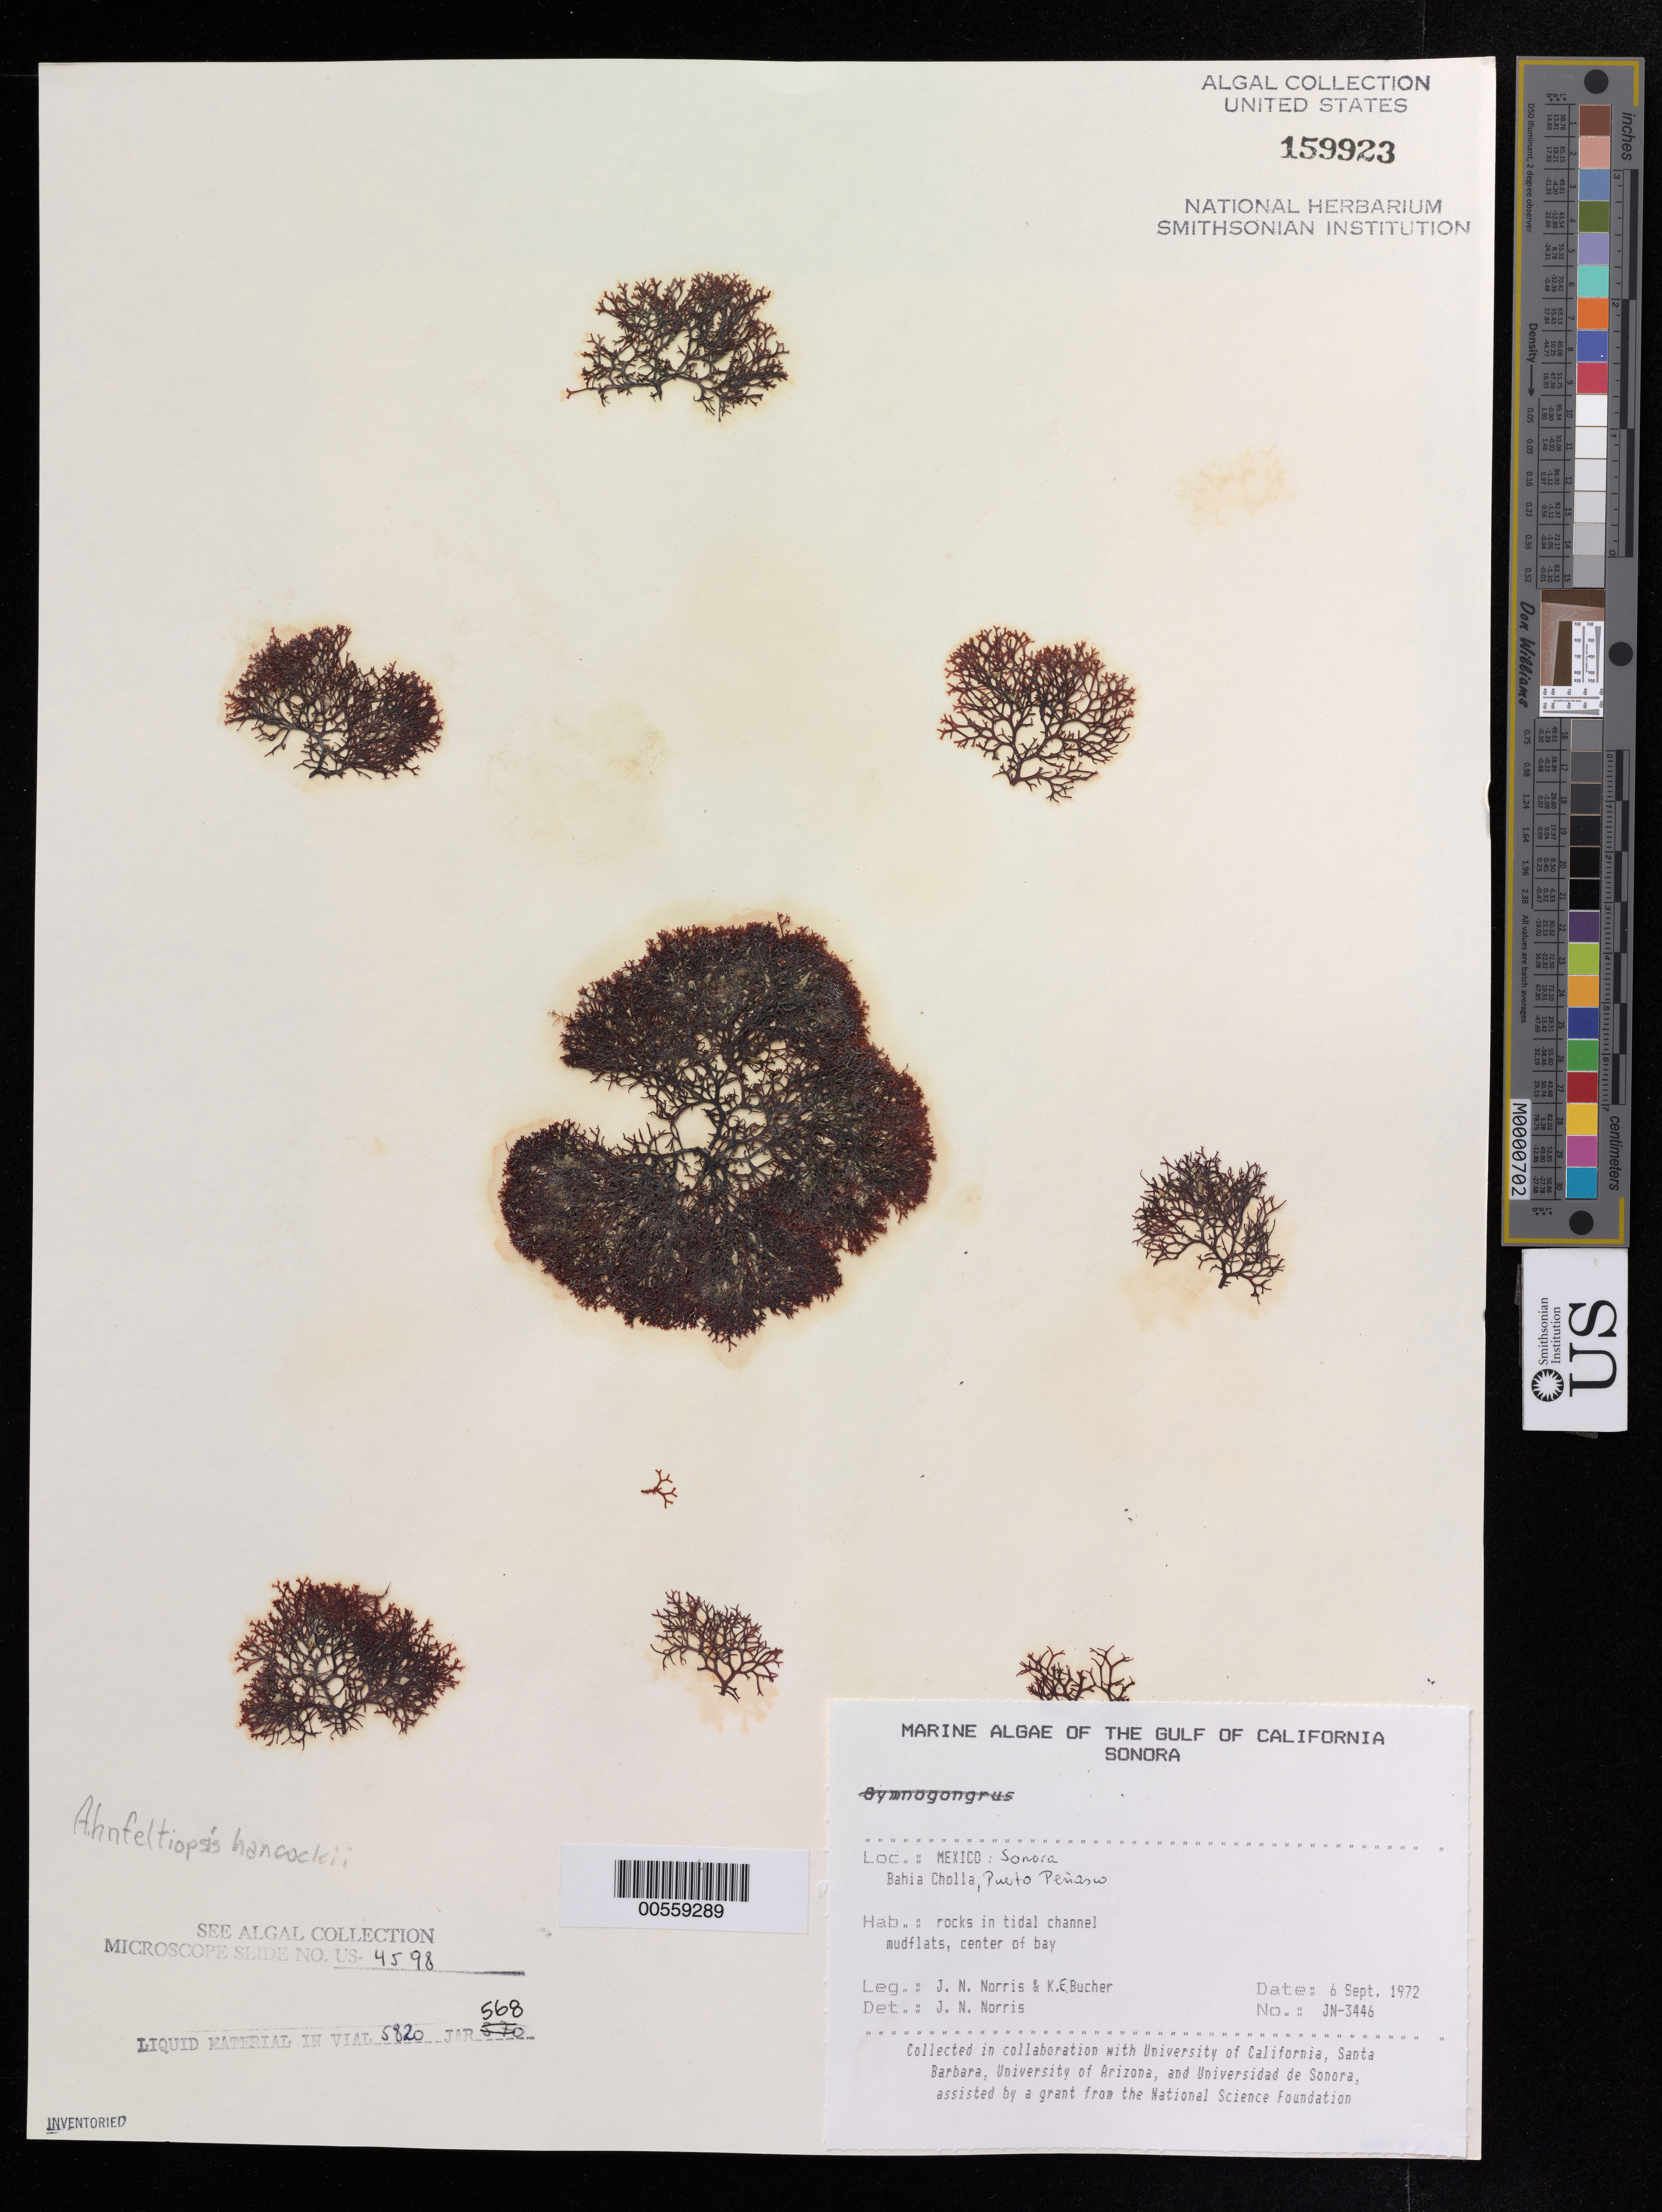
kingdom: Plantae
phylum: Rhodophyta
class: Florideophyceae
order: Gigartinales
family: Phyllophoraceae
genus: Ahnfeltiopsis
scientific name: Ahnfeltiopsis hancockii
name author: (E.Y. Dawson) J.N. Norris & Fredericq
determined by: Norris, James N.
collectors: J. N. Norris & K. E. Bucher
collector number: JN-3446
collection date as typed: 06 Sep 1972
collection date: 1972-09-06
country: Mexico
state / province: Sonora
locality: Bahia Cholla, Puerto Penasco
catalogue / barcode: US 159923